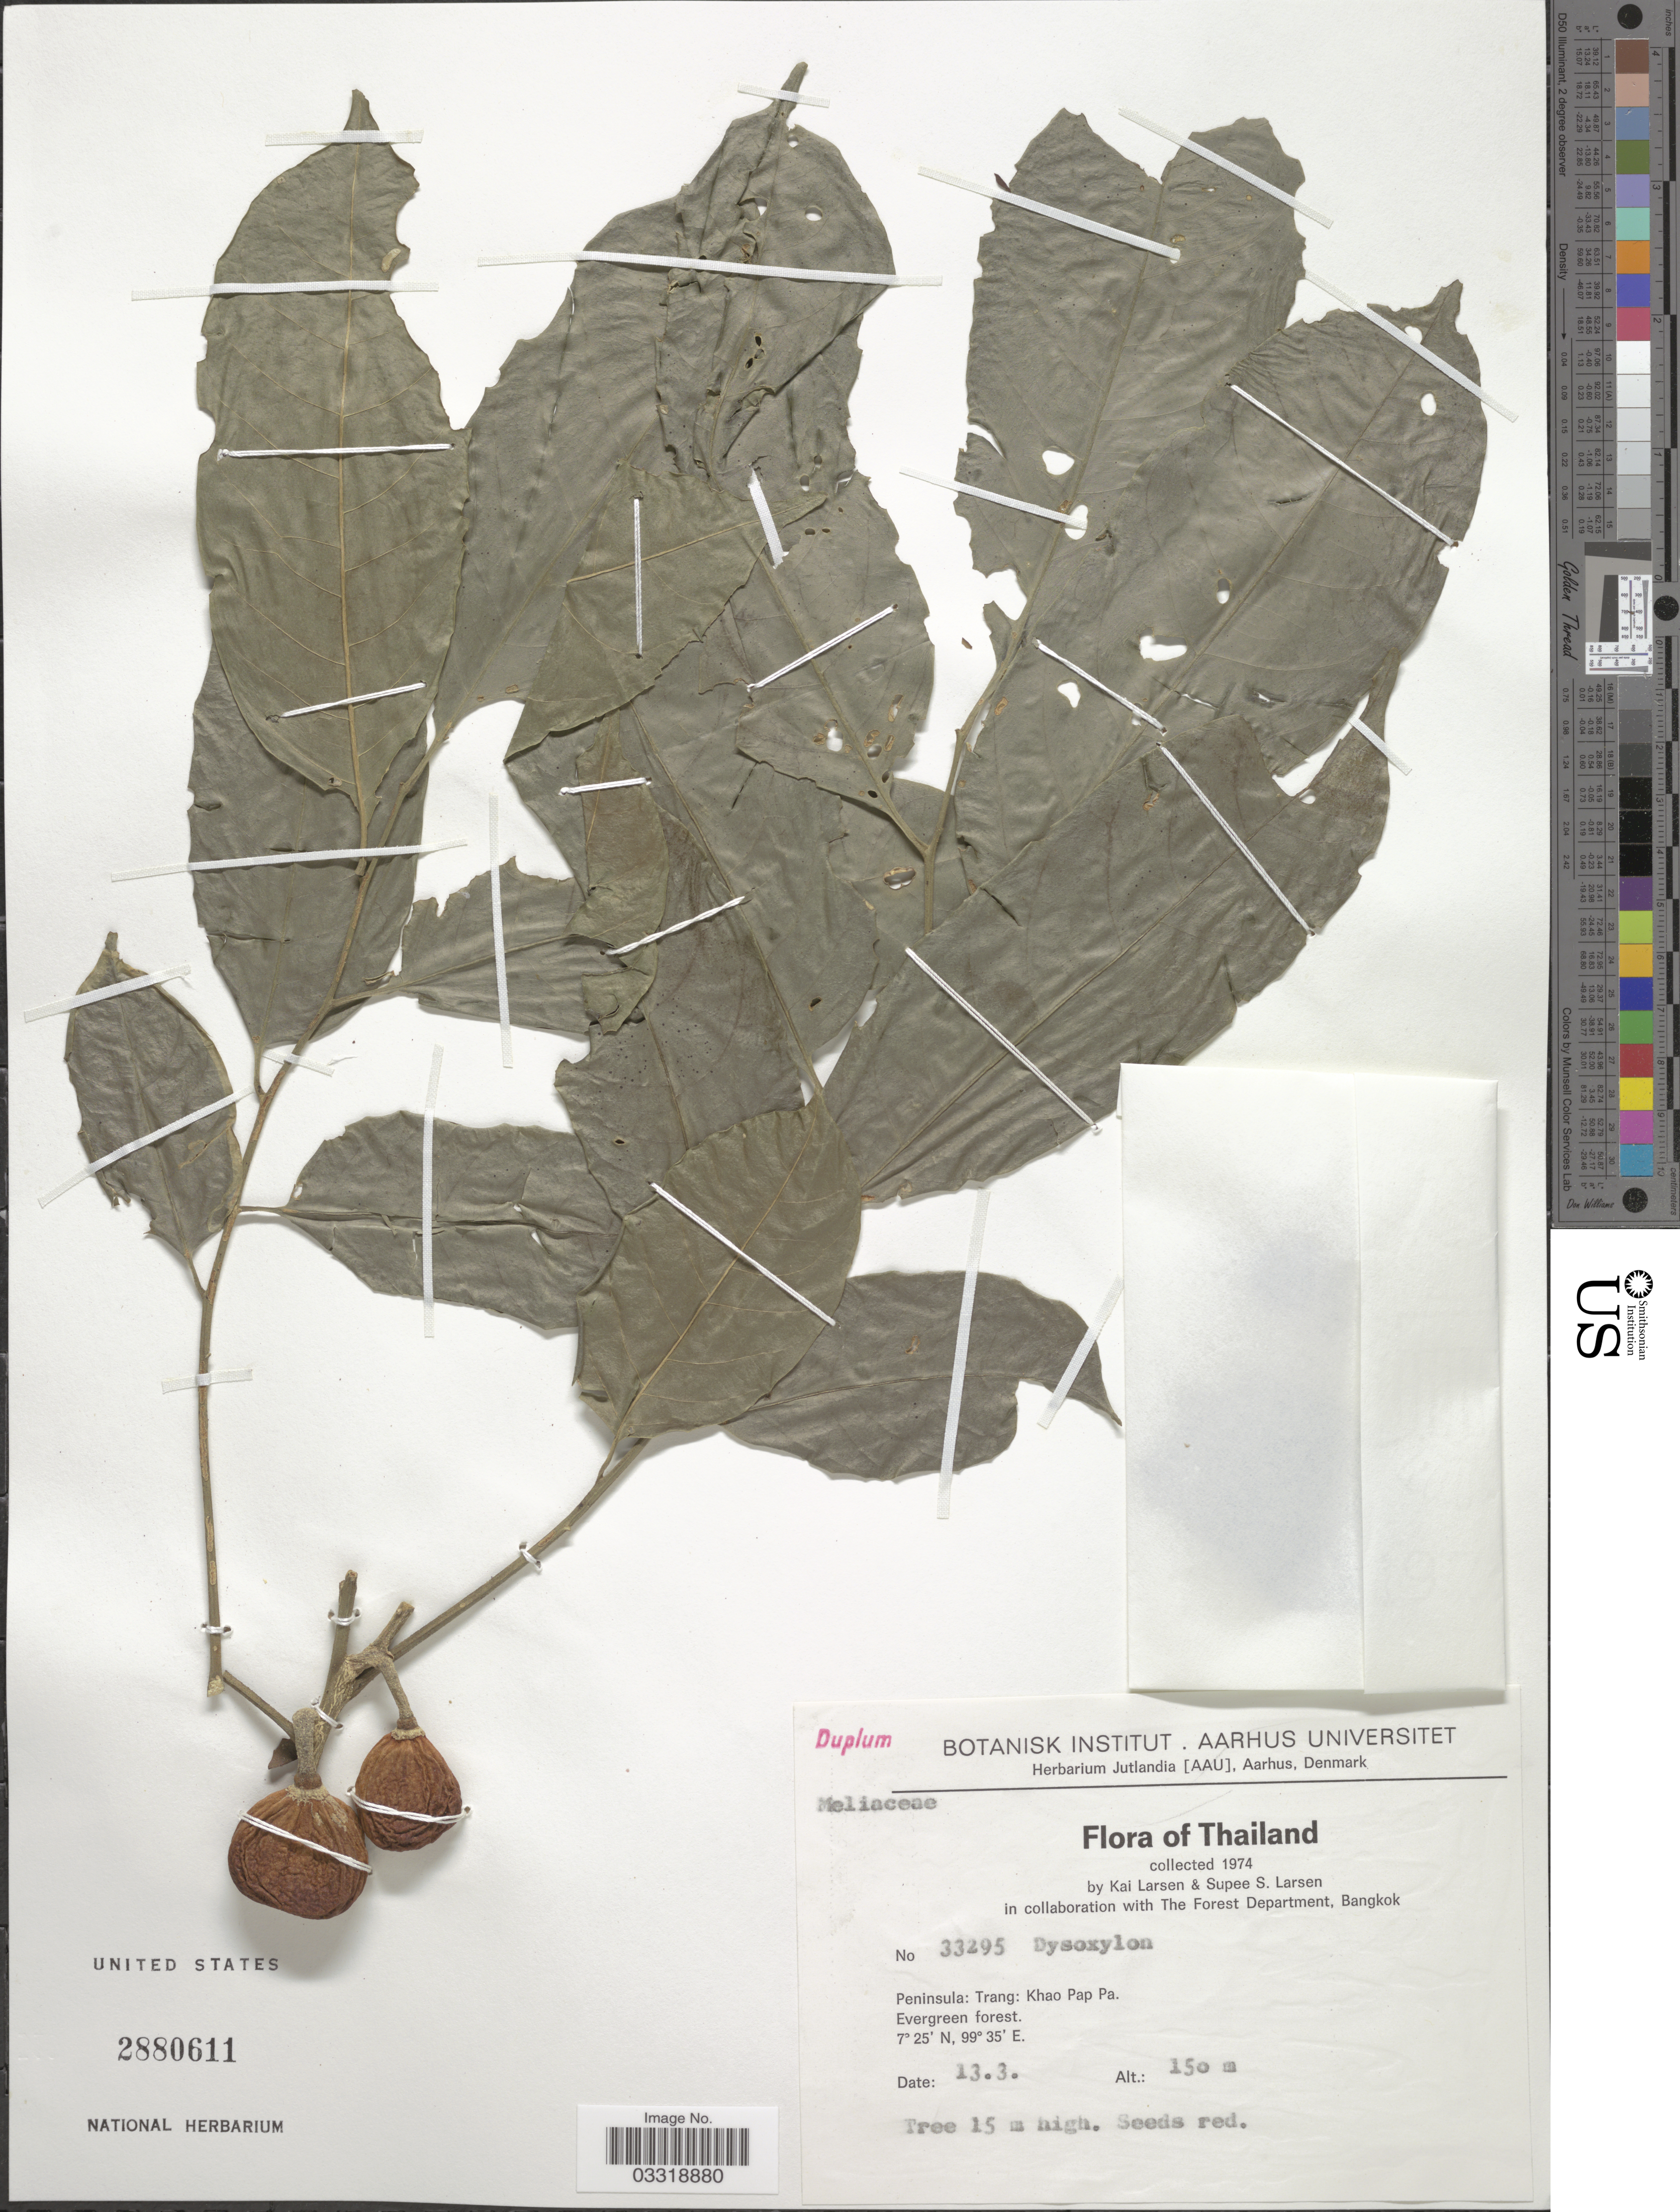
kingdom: Plantae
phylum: Tracheophyta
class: Magnoliopsida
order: Sapindales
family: Meliaceae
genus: Dysoxylum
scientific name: Dysoxylum sp.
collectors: K. Larsen & S. Larsen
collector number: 33295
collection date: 1974-03-13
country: Thailand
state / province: Trang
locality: Peninsula: Trang: Khao Pap Pa.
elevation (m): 150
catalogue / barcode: US 2880611